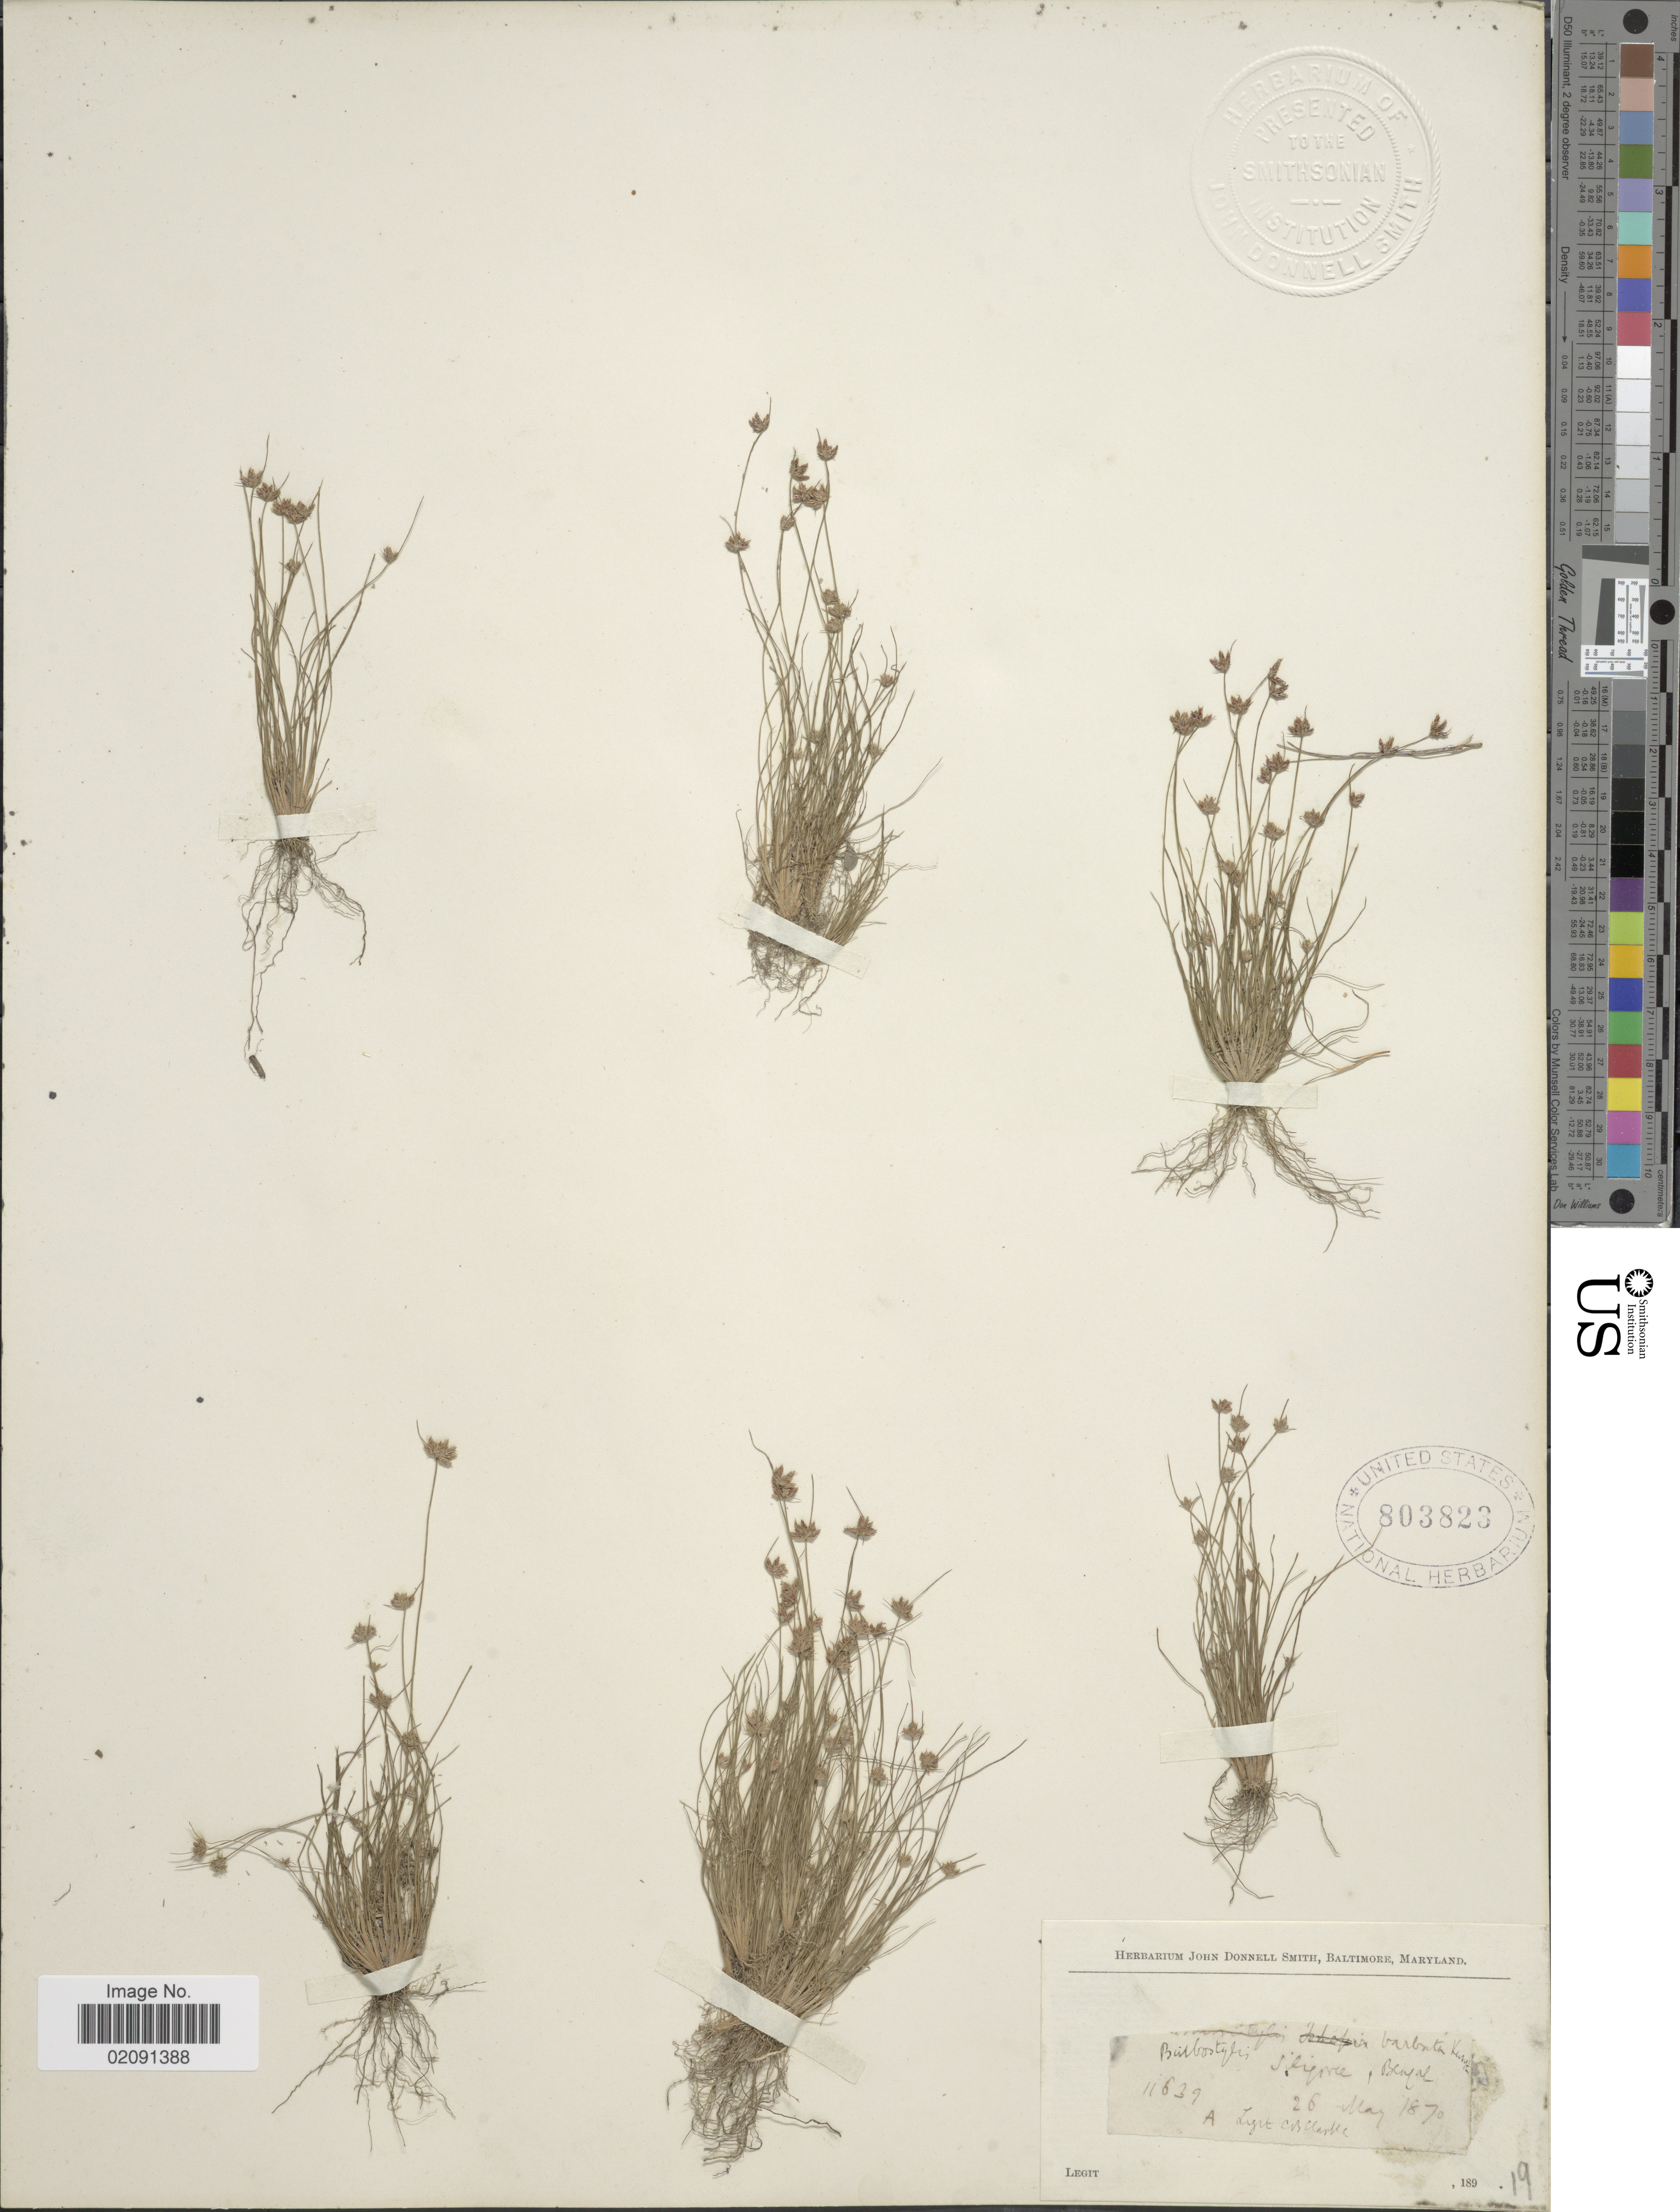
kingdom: Plantae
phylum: Tracheophyta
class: Liliopsida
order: Poales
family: Cyperaceae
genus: Bulbostylis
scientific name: Bulbostylis barbata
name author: (Rottb.) C.B. Clarke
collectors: C. B. Clarke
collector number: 11639*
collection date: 1870-05-26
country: India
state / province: West Bengal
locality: Siligore, Bengal. [interpreted]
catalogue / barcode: US 803823